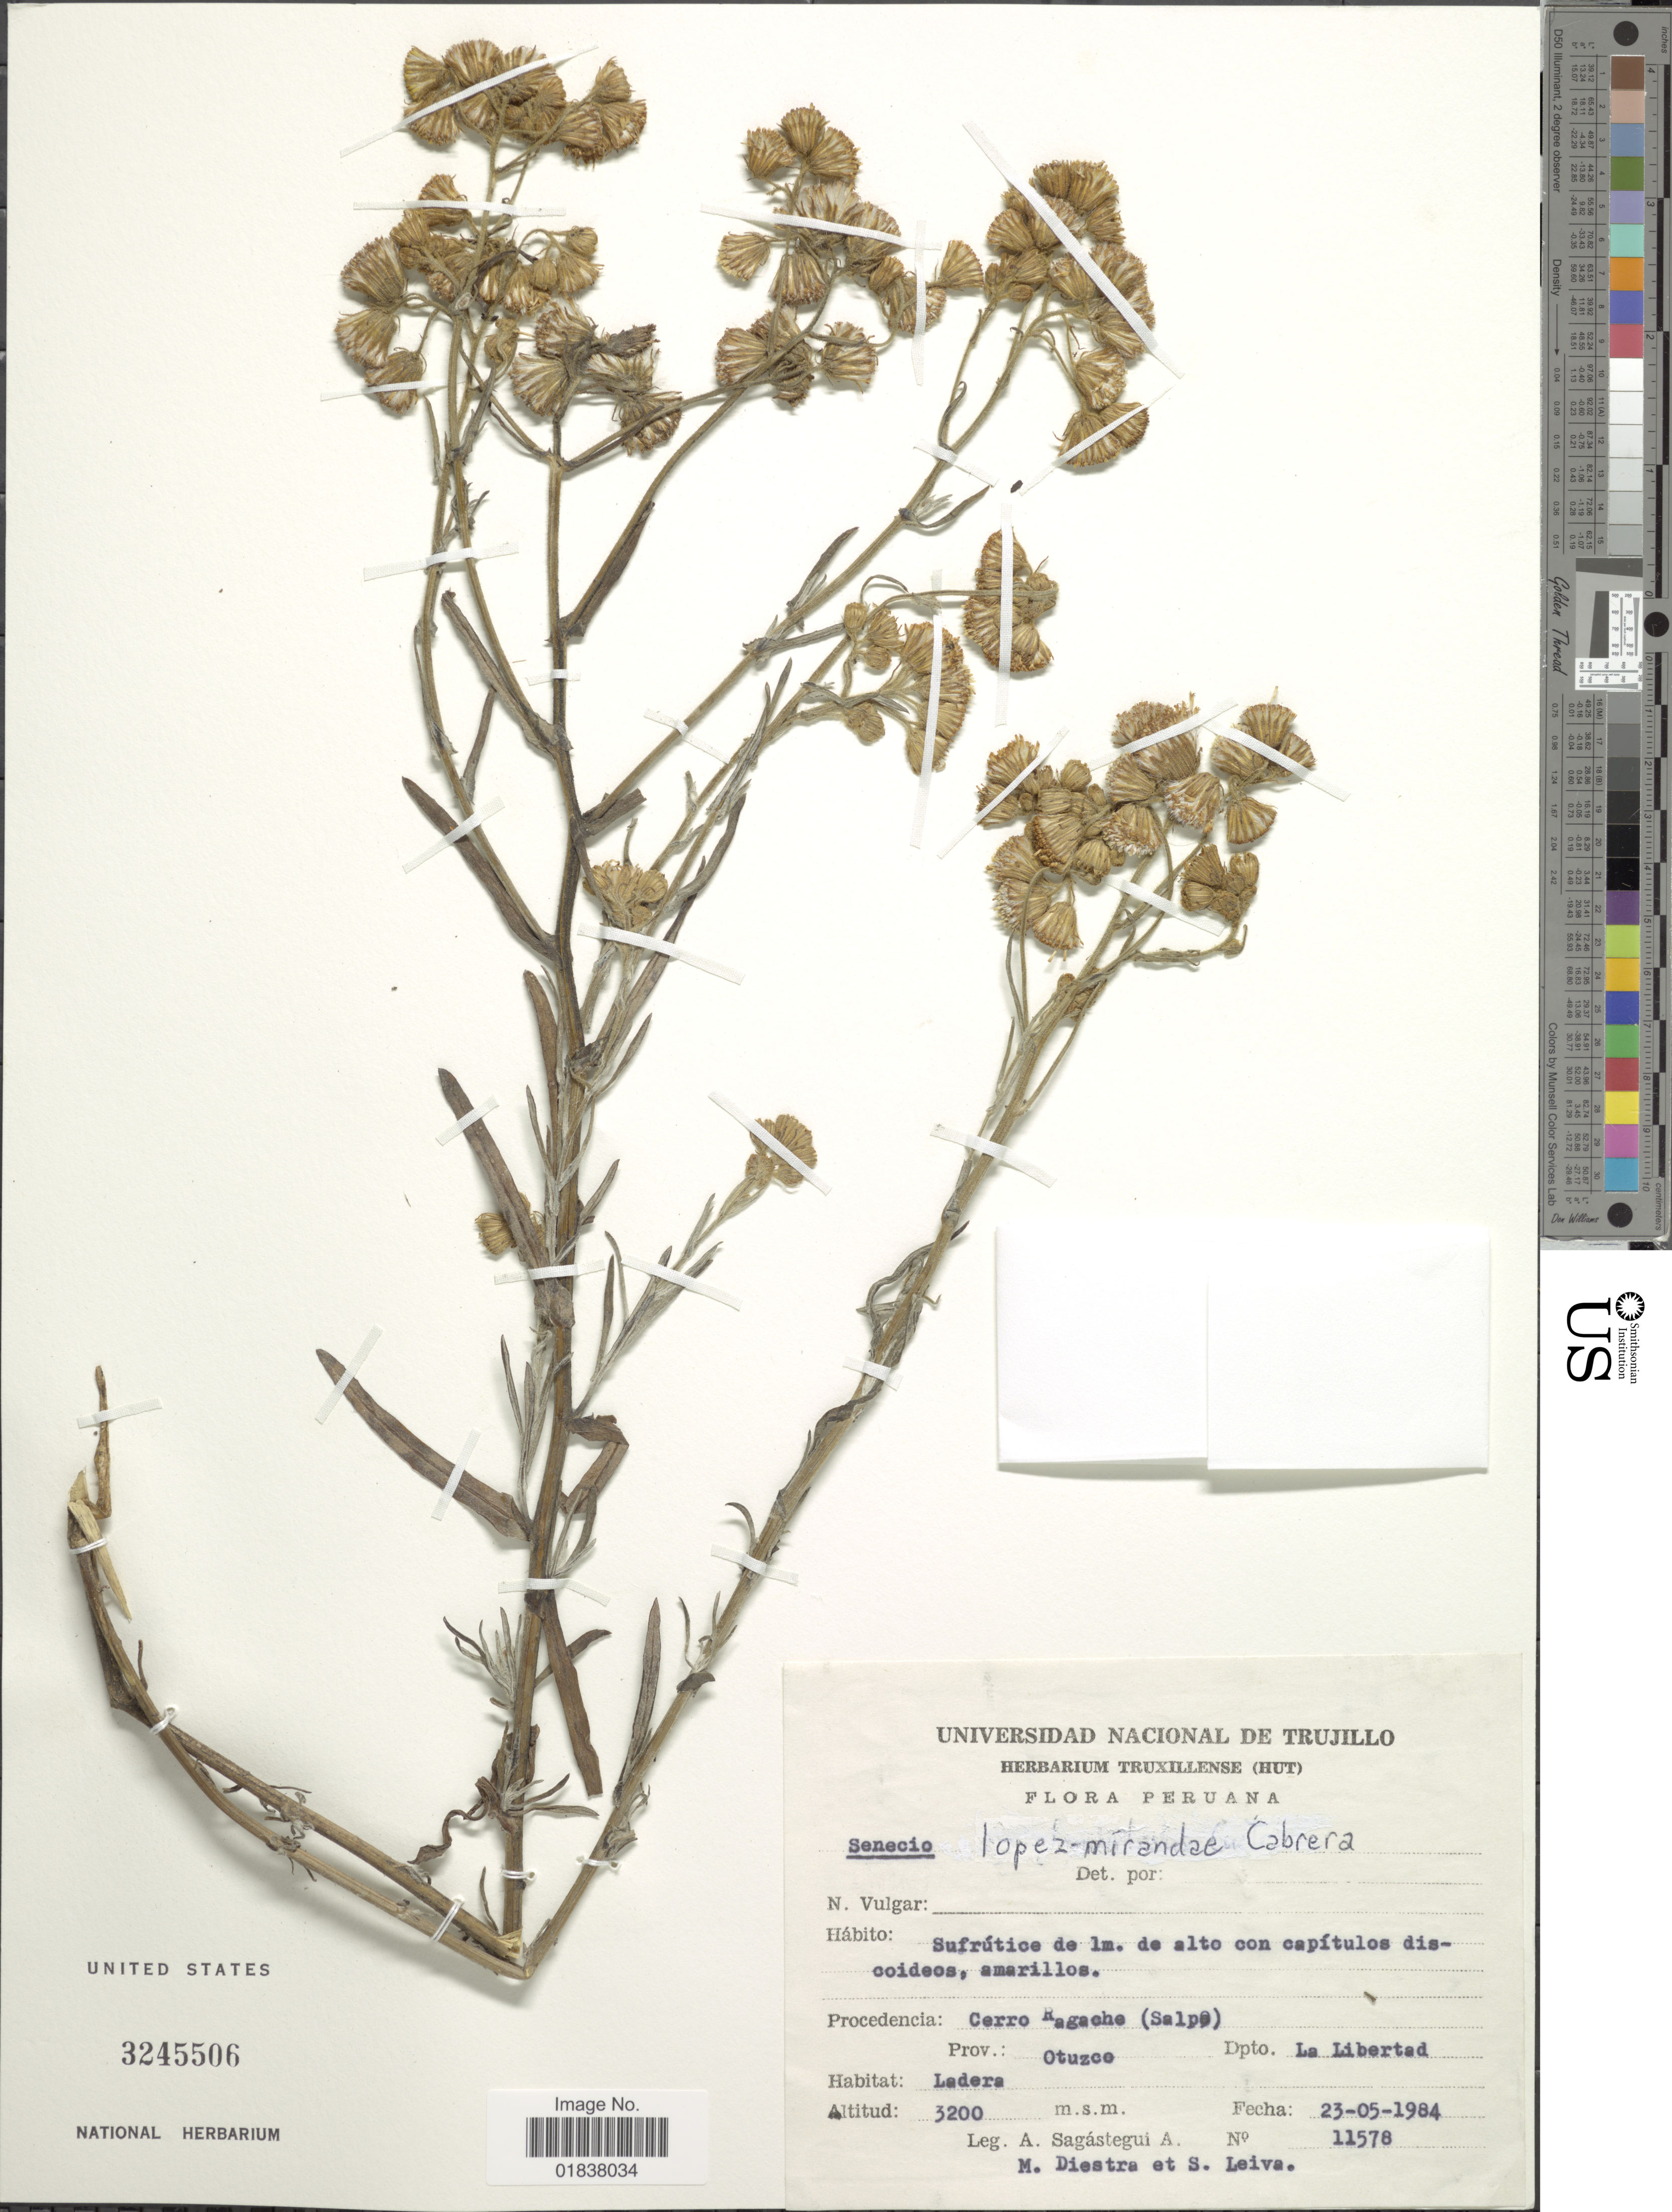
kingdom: Plantae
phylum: Tracheophyta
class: Magnoliopsida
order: Asterales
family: Asteraceae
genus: Senecio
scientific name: Senecio lopez-mirandae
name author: Cabrera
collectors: A. Sagástegui A., M. Diestra & S. Leiva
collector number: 11578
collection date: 1984-05-23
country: Peru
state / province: La Libertad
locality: Cerro Ragache (Salpo), Prov. Otuzco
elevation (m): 3200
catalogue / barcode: US 3245506